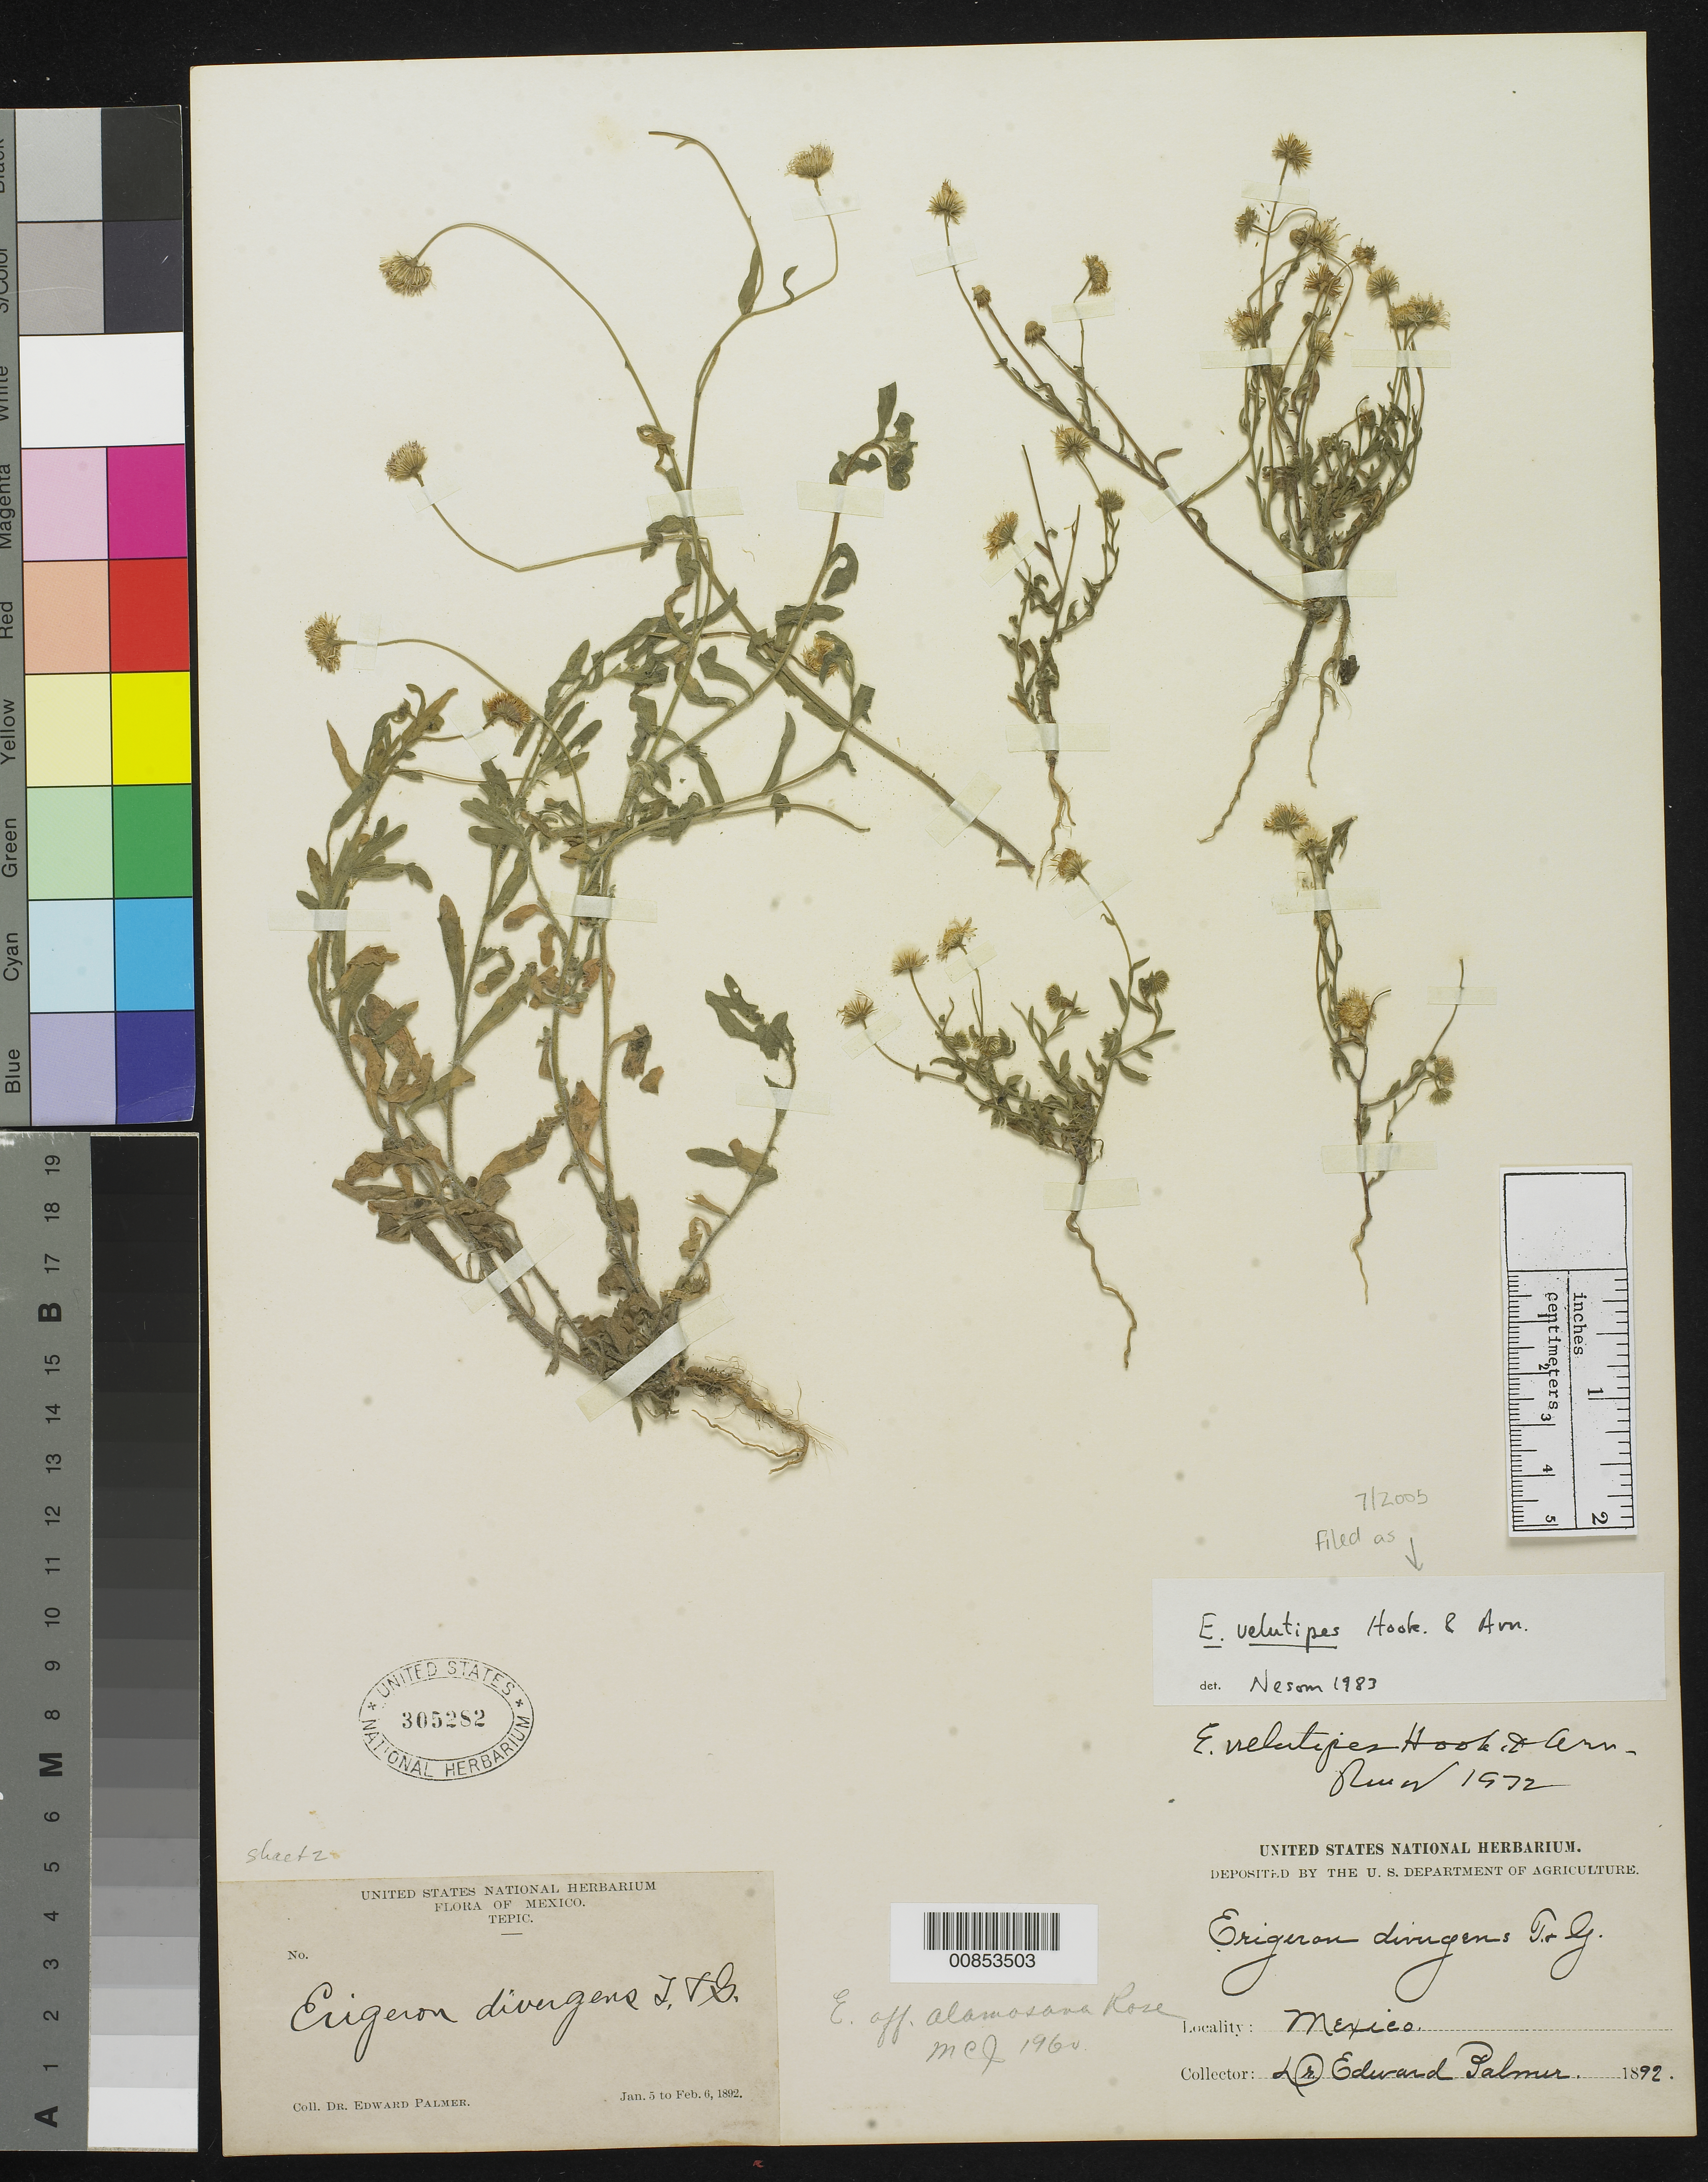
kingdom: Plantae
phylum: Tracheophyta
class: Magnoliopsida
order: Asterales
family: Asteraceae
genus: Erigeron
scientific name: Erigeron velutipes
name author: Hook. & Arn.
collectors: E. Palmer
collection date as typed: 05 Jan 1892 to 06 Feb 1892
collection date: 1892-01-05/1892-02-06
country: Mexico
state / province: Nayarit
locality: Tepic, Nayarit.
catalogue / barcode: US 305282